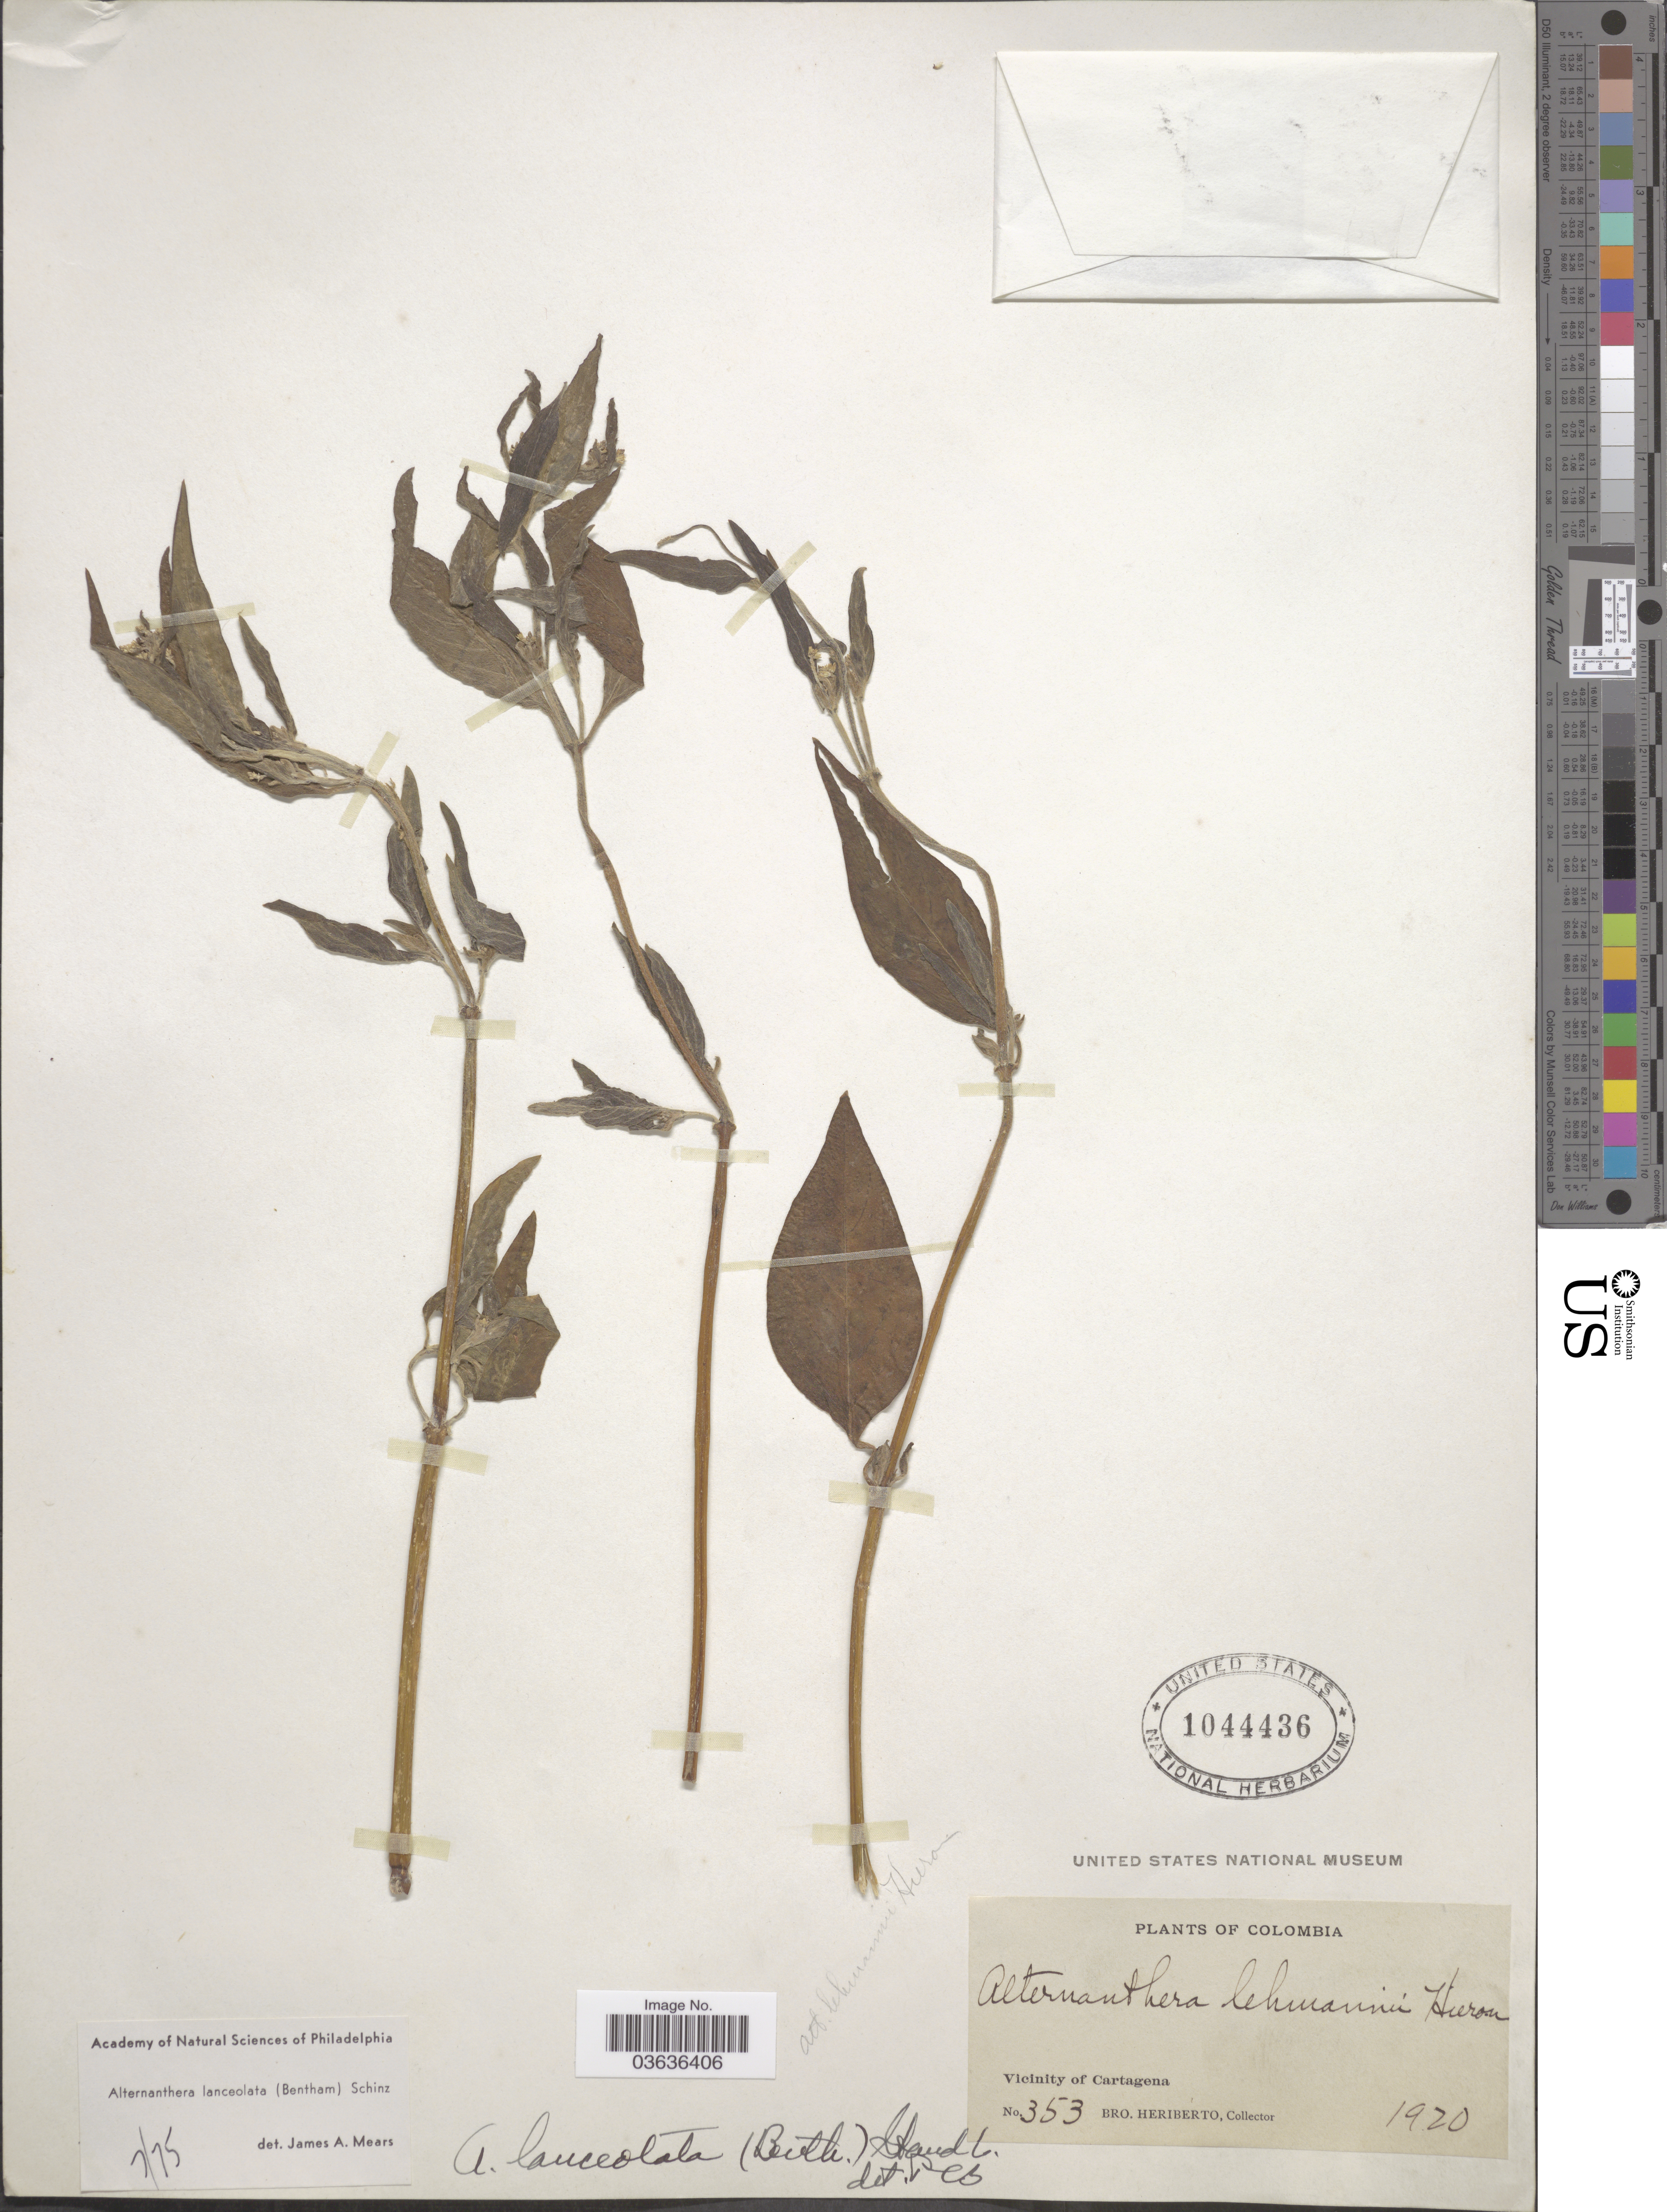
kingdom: Plantae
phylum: Tracheophyta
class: Magnoliopsida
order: Caryophyllales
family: Amaranthaceae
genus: Alternanthera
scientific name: Alternanthera lanceolata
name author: (Benth.) Schinz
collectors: B. Heriberto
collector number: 353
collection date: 1920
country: Colombia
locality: Vicinity of Cartagena.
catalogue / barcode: US 1044436